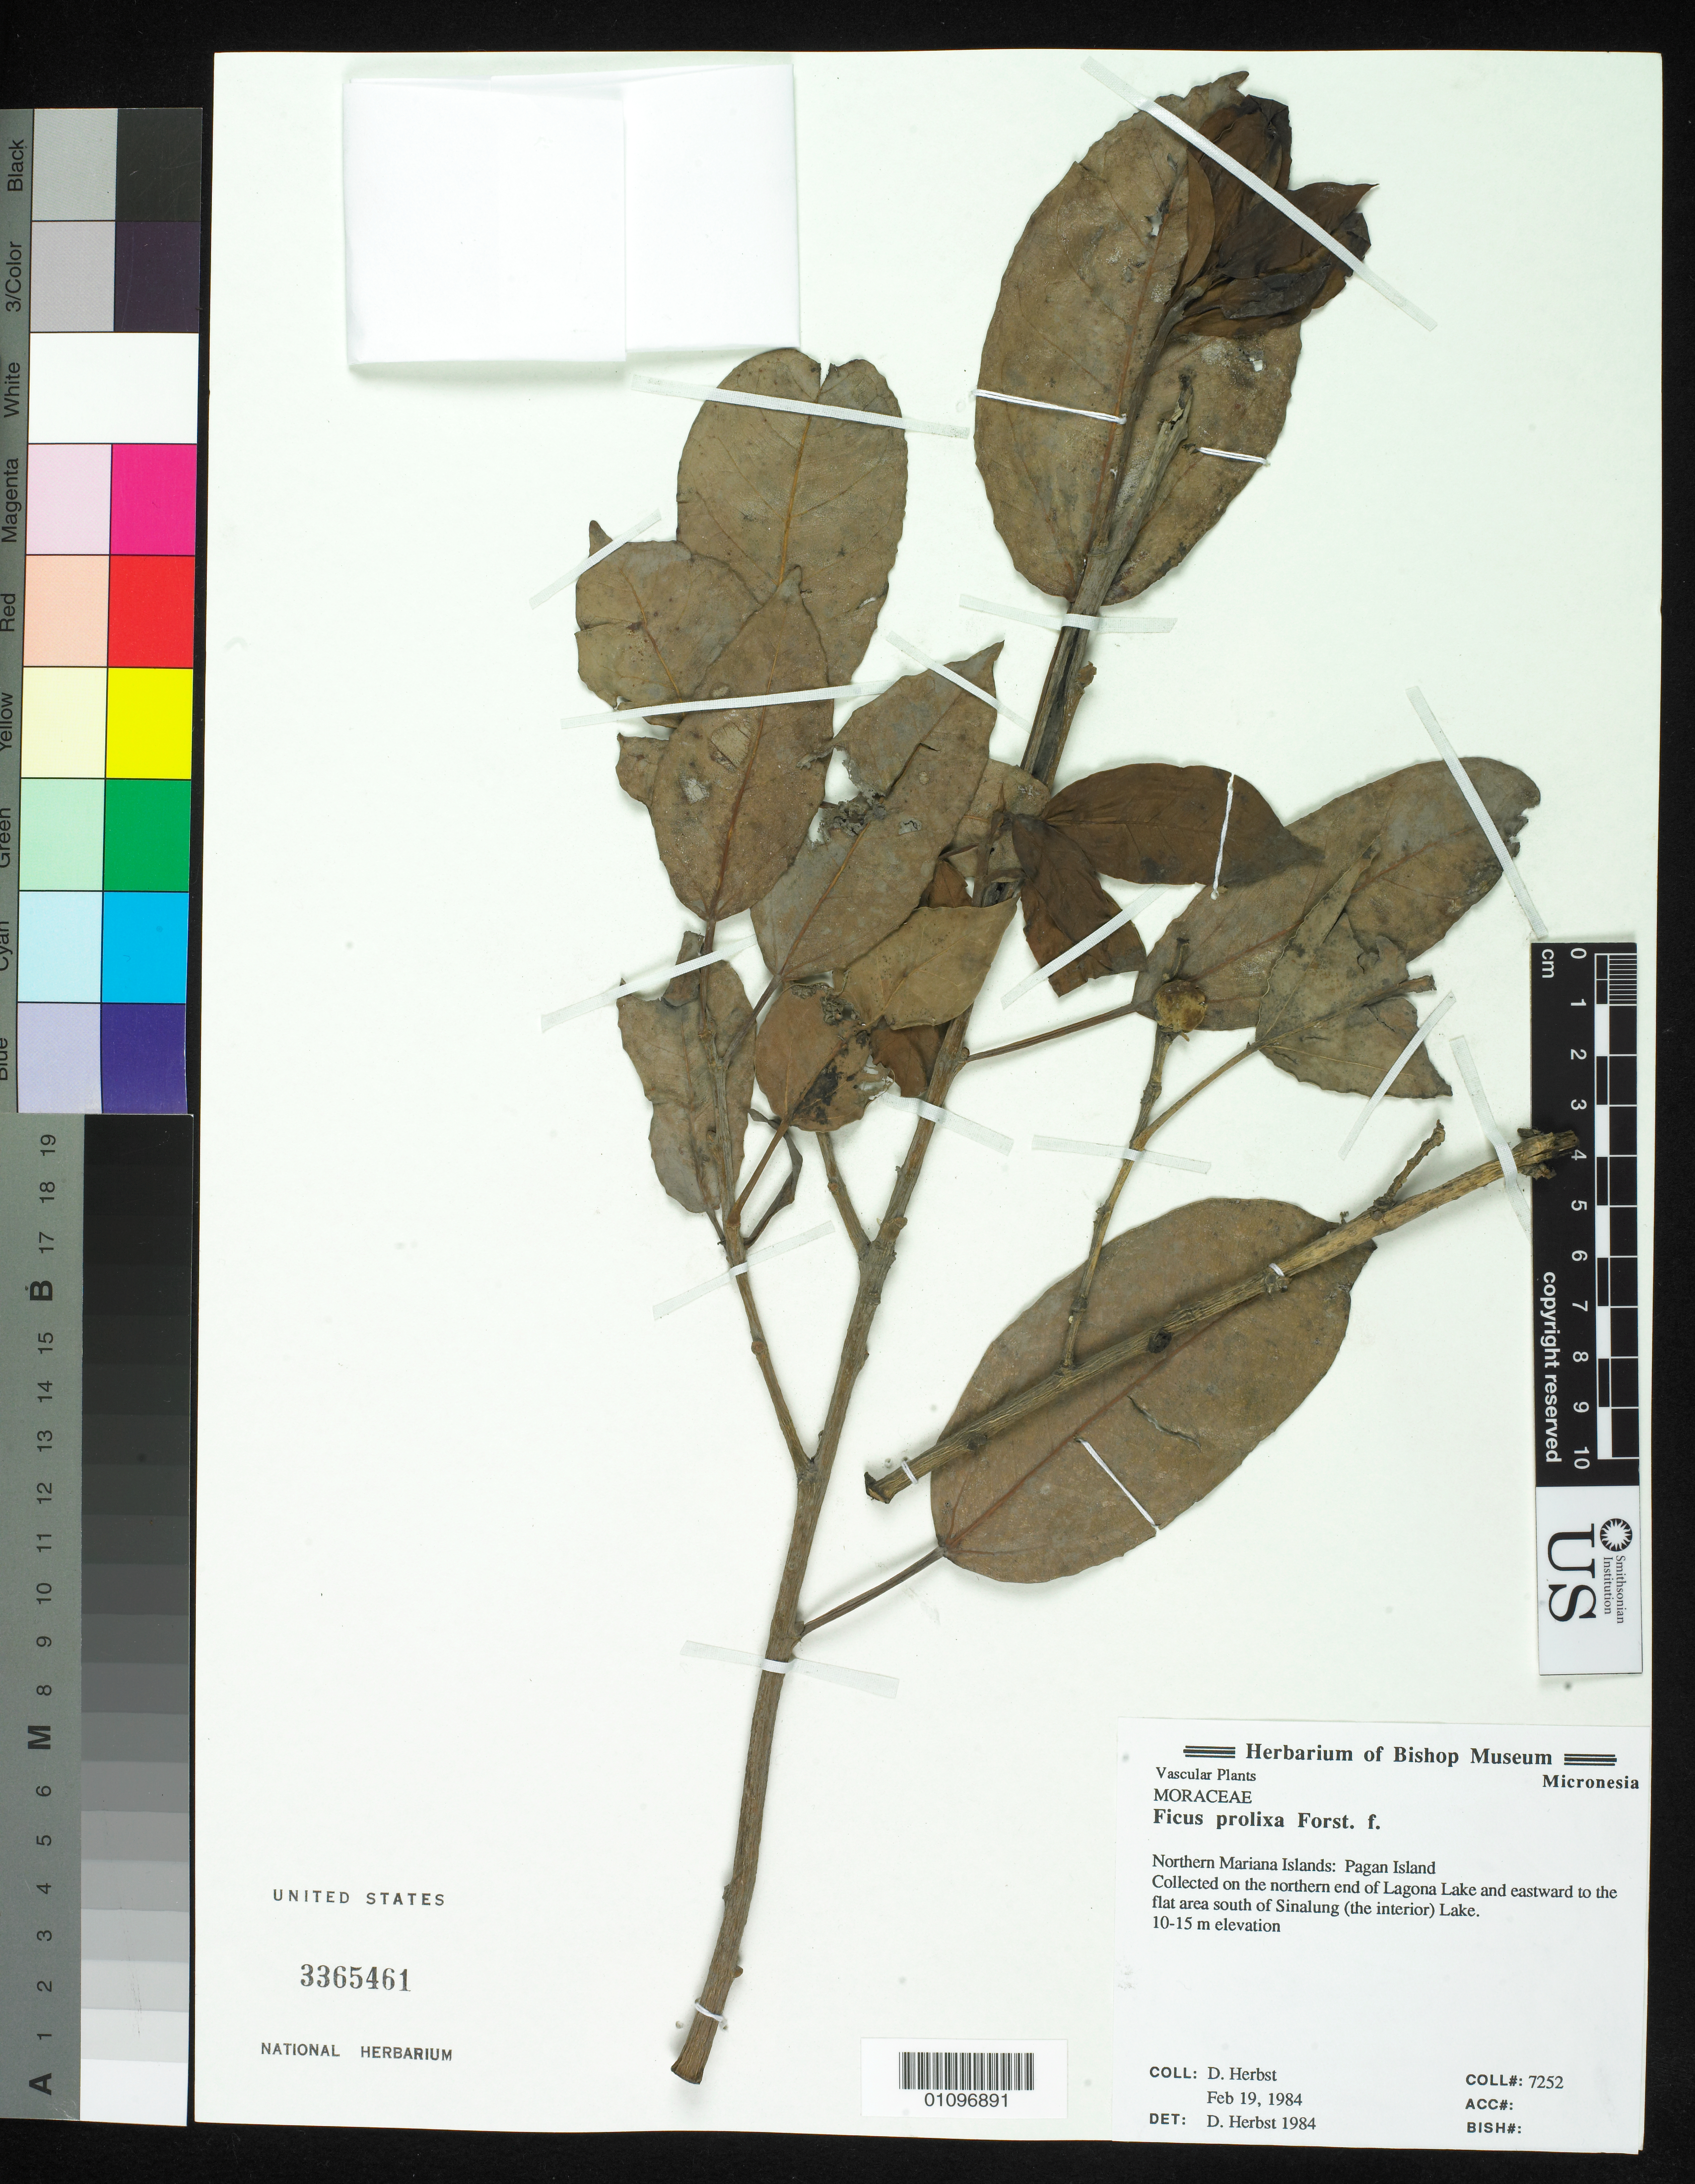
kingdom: Plantae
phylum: Tracheophyta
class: Magnoliopsida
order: Rosales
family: Moraceae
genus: Ficus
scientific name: Ficus prolixa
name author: G. Forst.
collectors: D. R. Herbst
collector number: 7252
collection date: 1984-02-19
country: Northern Mariana Islands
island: Pagan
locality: Collected on the northern end of Lagona Lake, and eastward to the flat area south of Sinalung (the interior) lake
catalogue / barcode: US 3365461